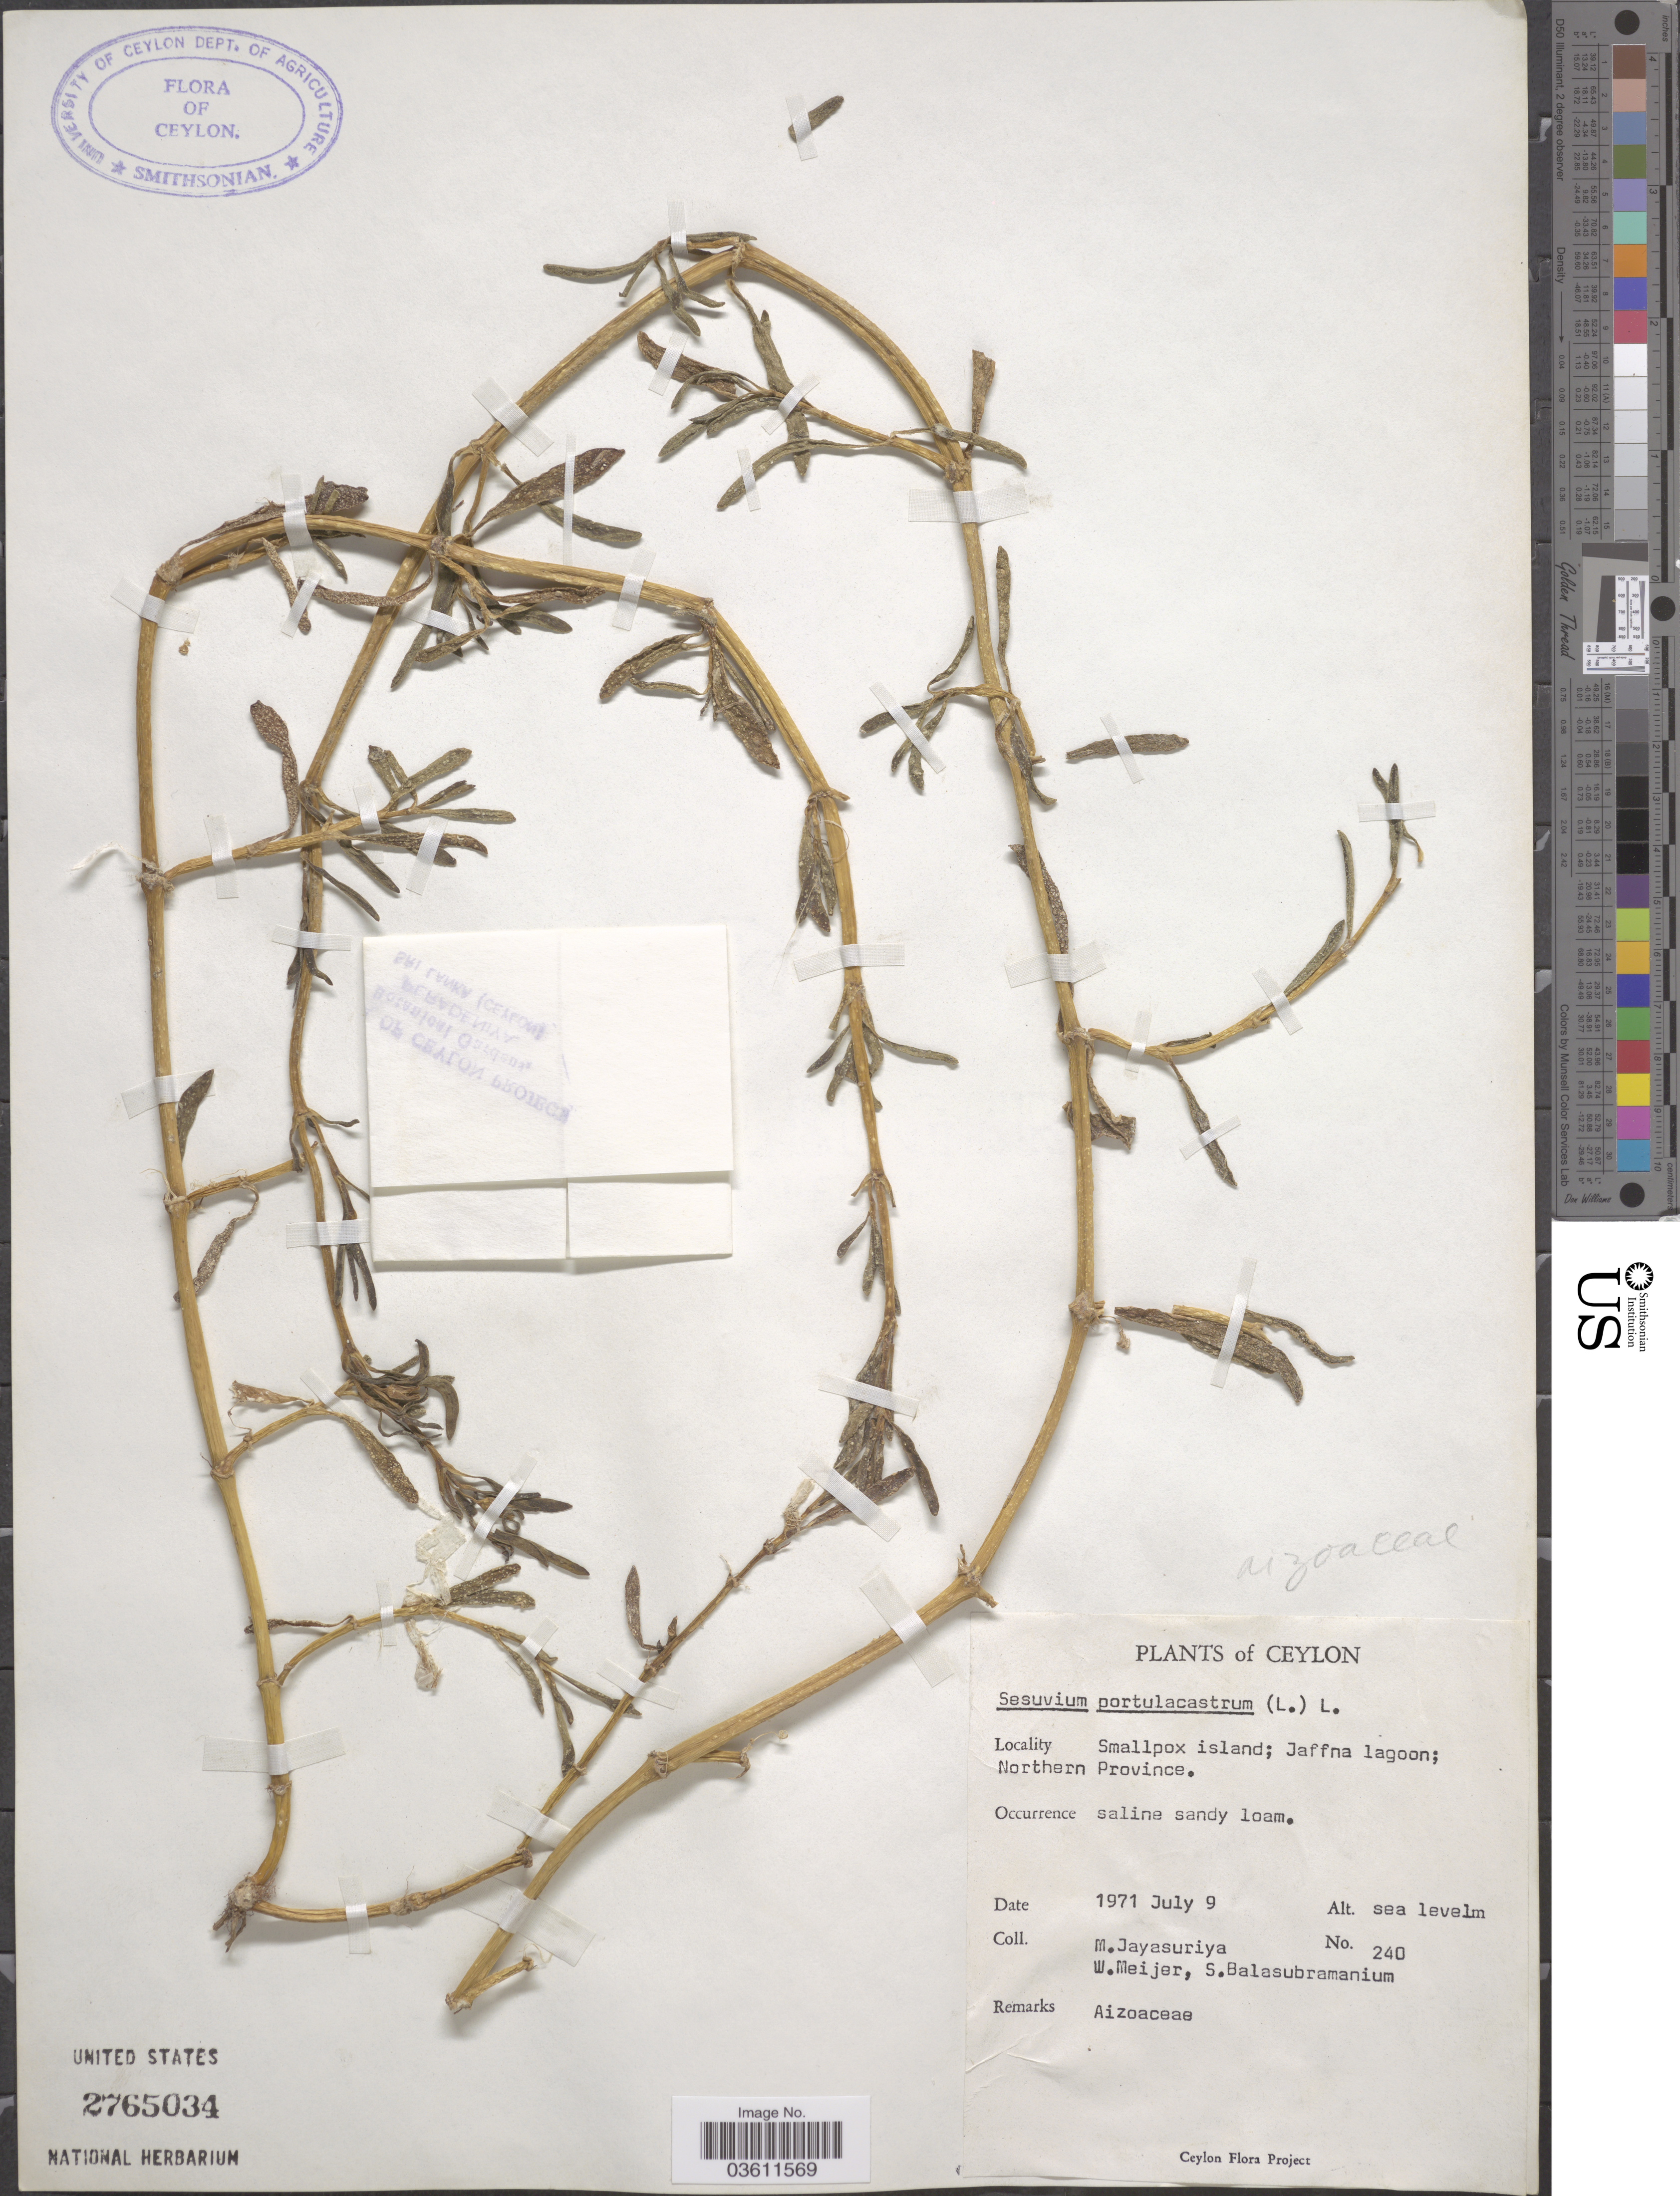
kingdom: Plantae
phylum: Tracheophyta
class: Magnoliopsida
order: Caryophyllales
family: Aizoaceae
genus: Sesuvium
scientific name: Sesuvium portulacastrum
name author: (L.) L.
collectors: M. Jayasuriya, W. Meijer & S. Balasubramanium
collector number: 240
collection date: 1971-07-09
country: Sri Lanka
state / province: Northern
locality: Ceylon. Smallpox island; Jaffna Lagoon.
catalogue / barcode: US 2765034